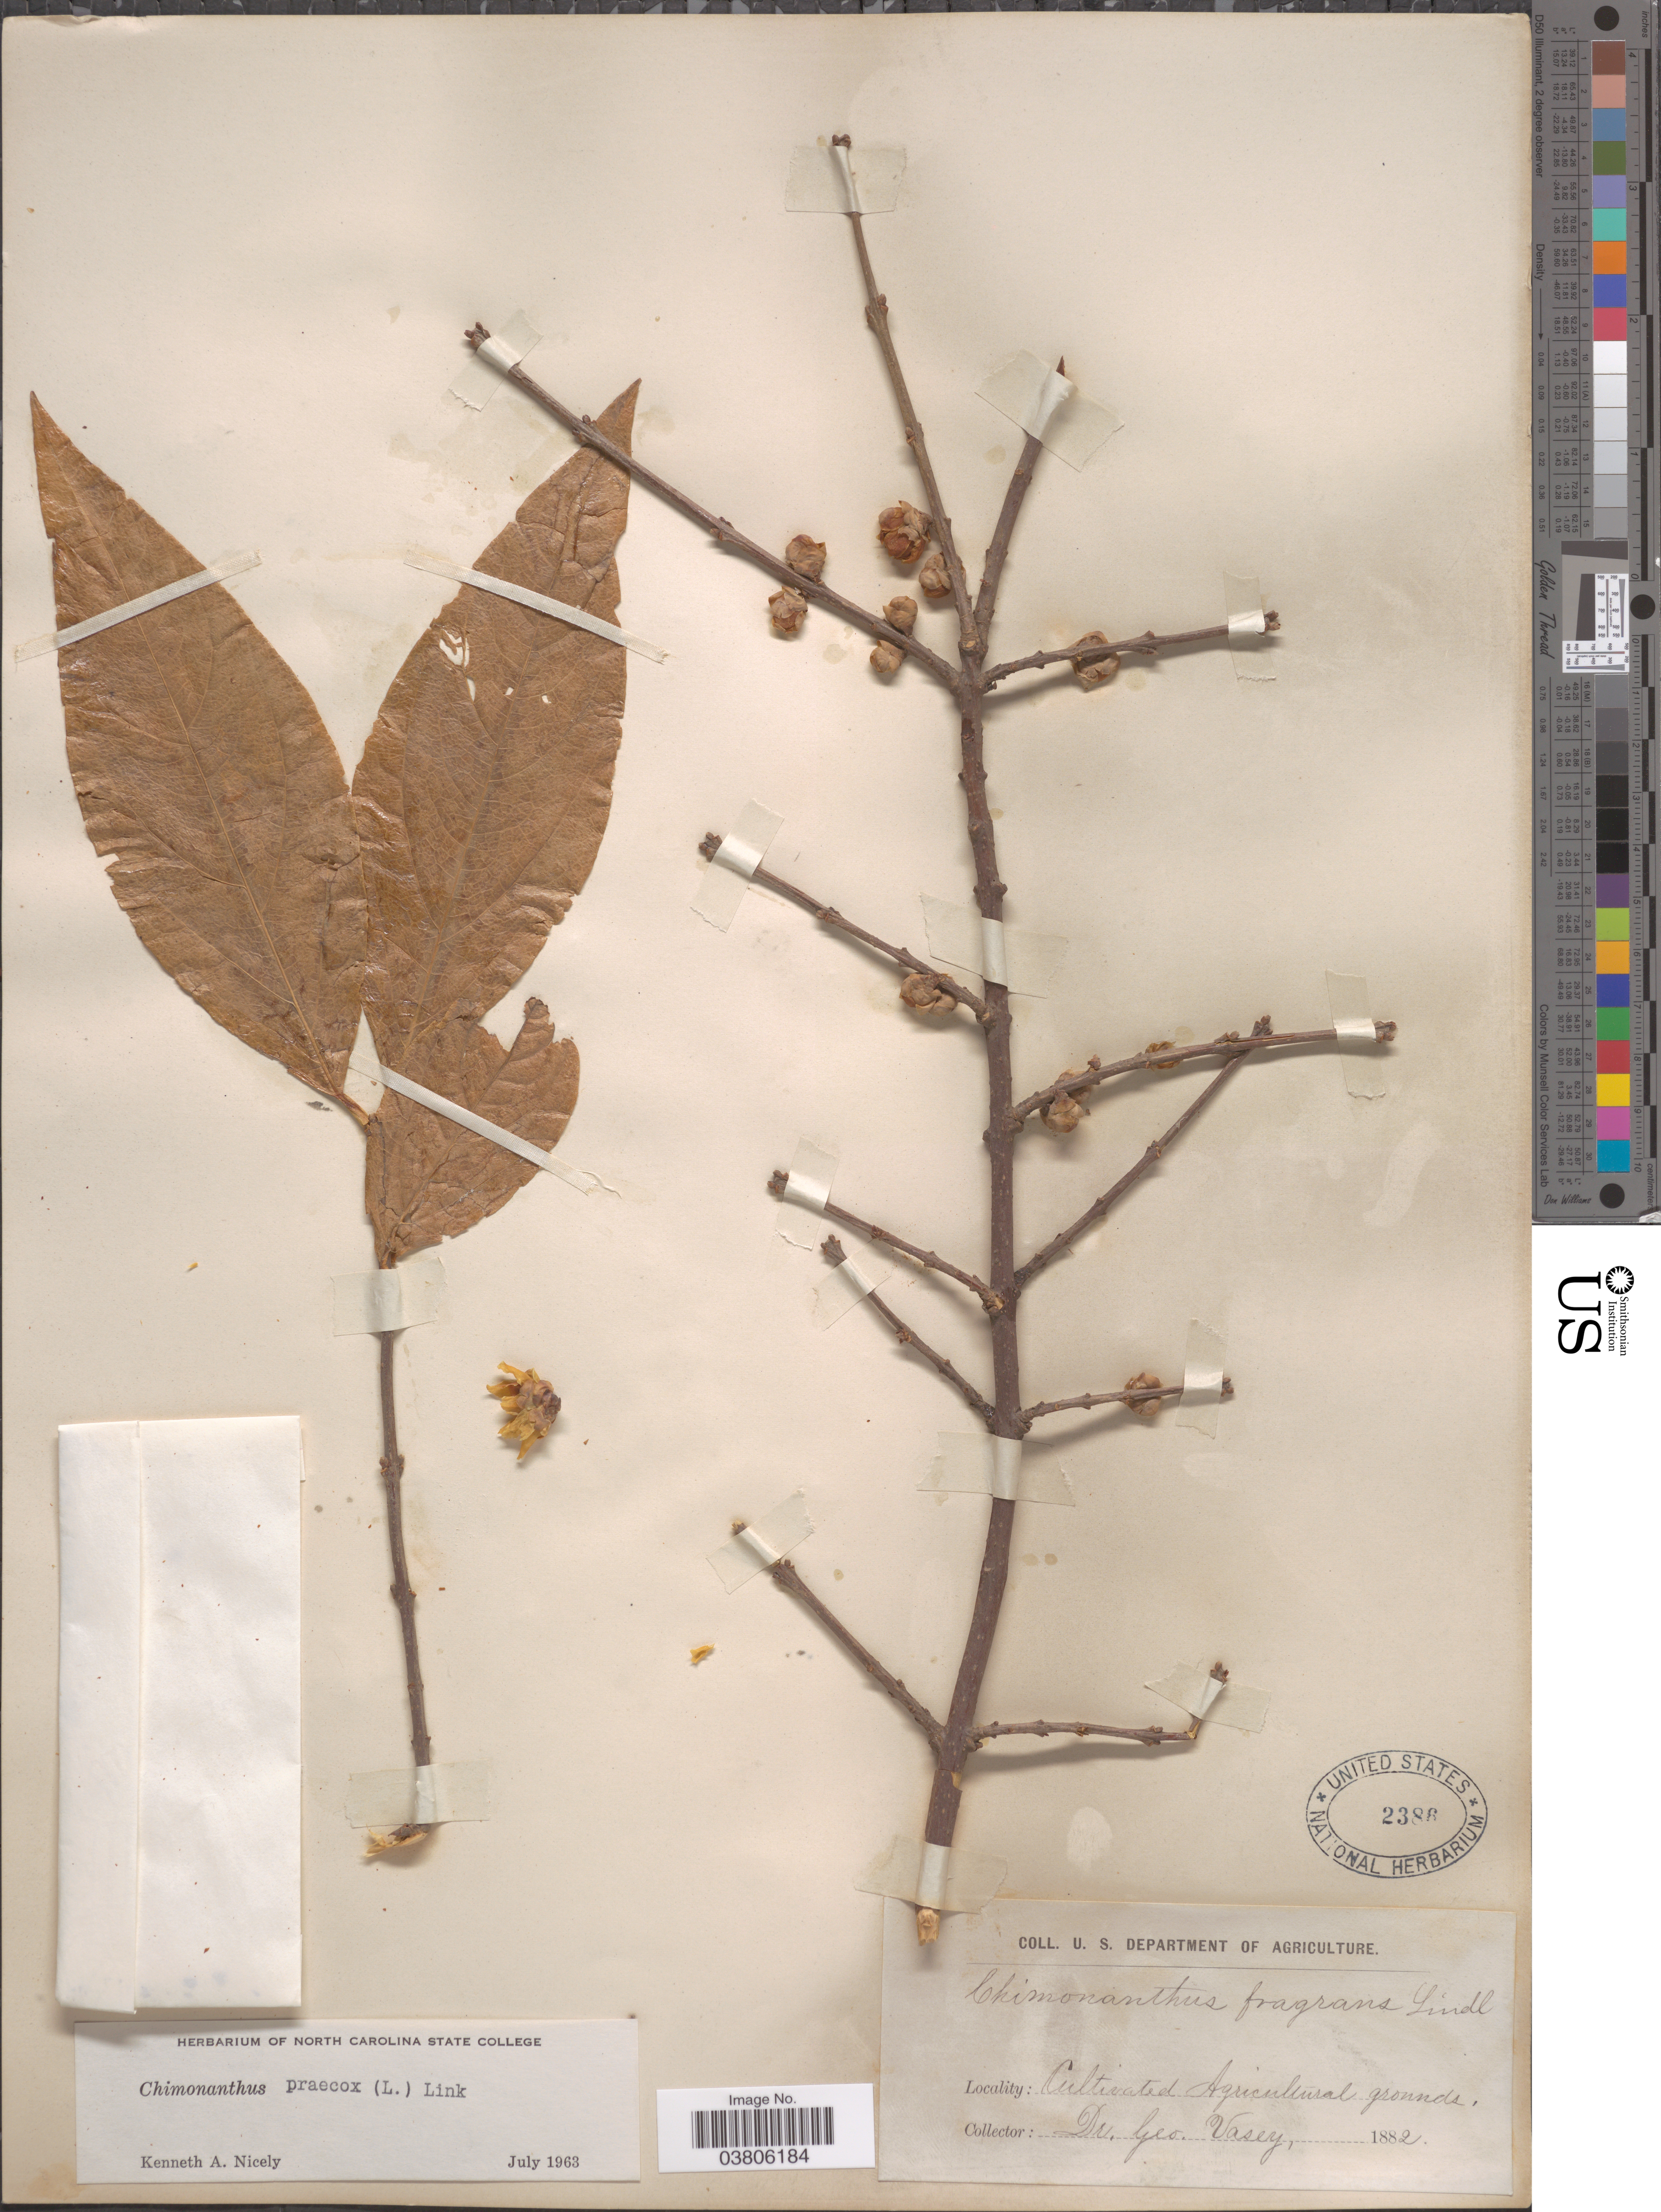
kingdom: Plantae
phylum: Tracheophyta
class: Magnoliopsida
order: Laurales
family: Calycanthaceae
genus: Chimonanthus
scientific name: Chimonanthus praecox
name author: (L.) Link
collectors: G. R. Vasey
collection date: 1882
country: United States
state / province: District of Columbia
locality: Agricultural grounds.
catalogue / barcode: US 2386